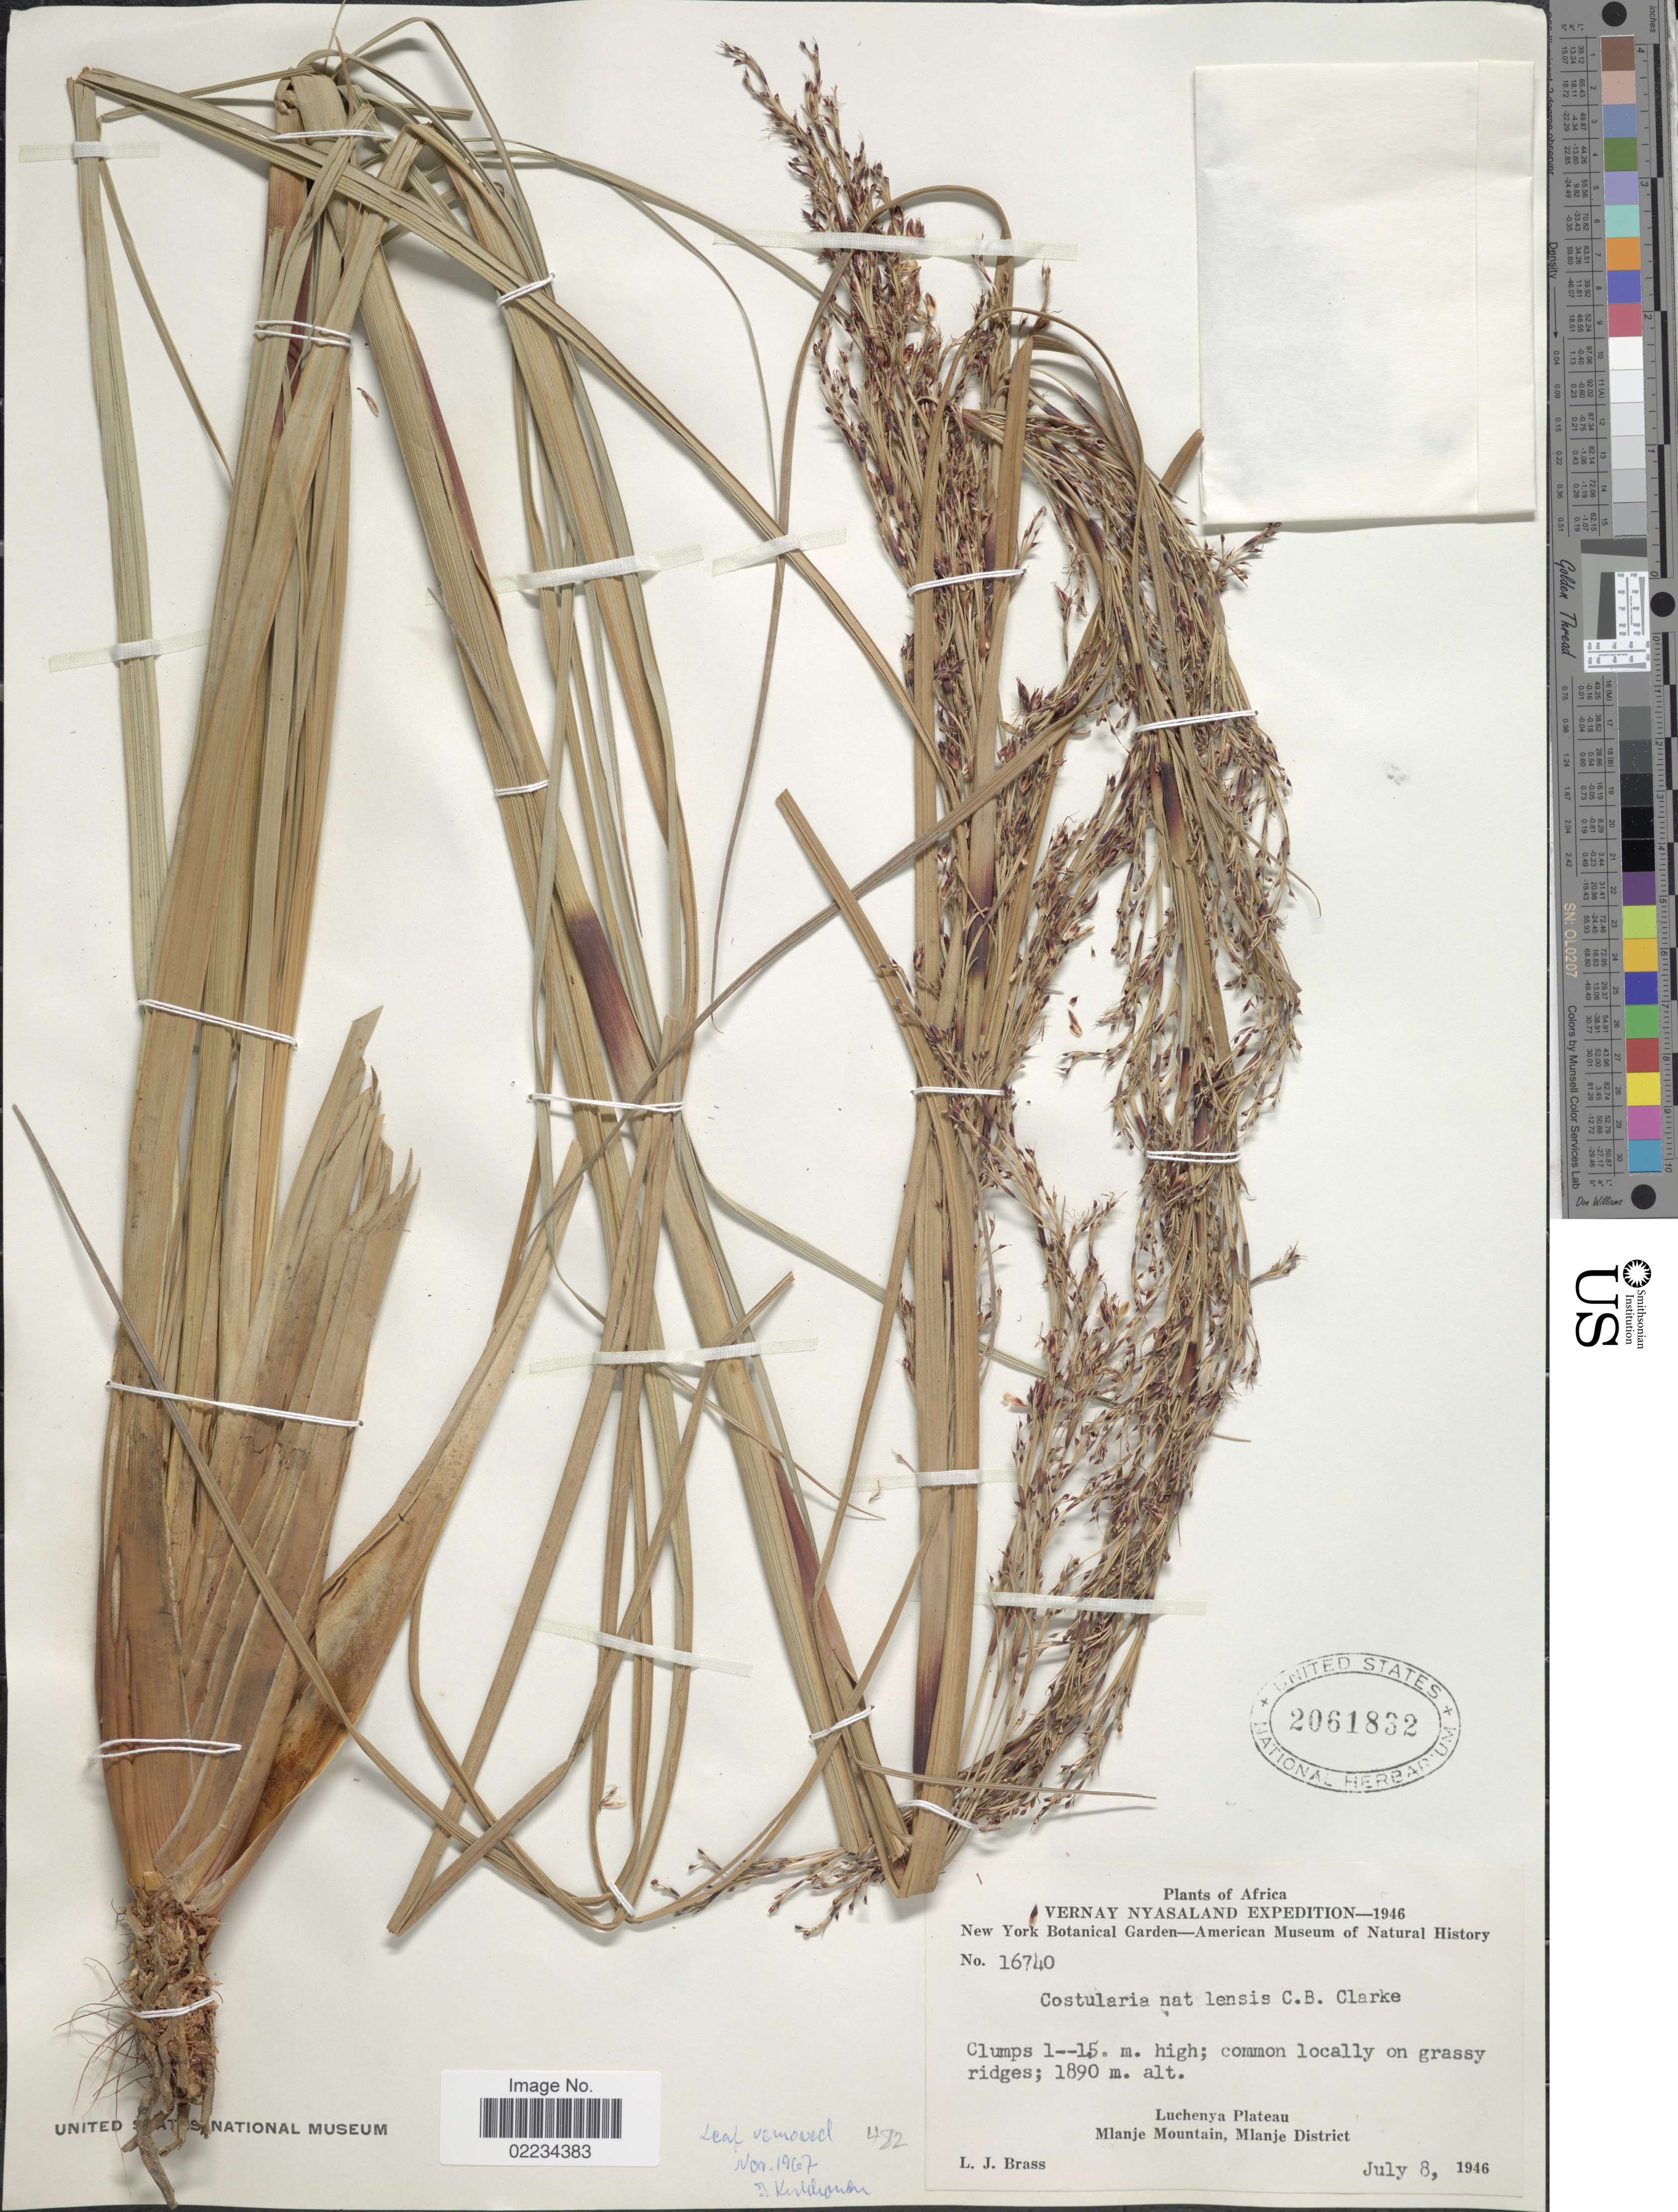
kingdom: Plantae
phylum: Tracheophyta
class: Liliopsida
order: Poales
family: Cyperaceae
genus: Costularia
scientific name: Costularia natalensis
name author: C.B. Clarke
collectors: L. J. Brass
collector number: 16740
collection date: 1946-07-08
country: Malawi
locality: Vernay Nyasaland, Luchenya Plateau, Mlanje Mountain, Mlanje District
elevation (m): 1890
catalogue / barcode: US 2061832